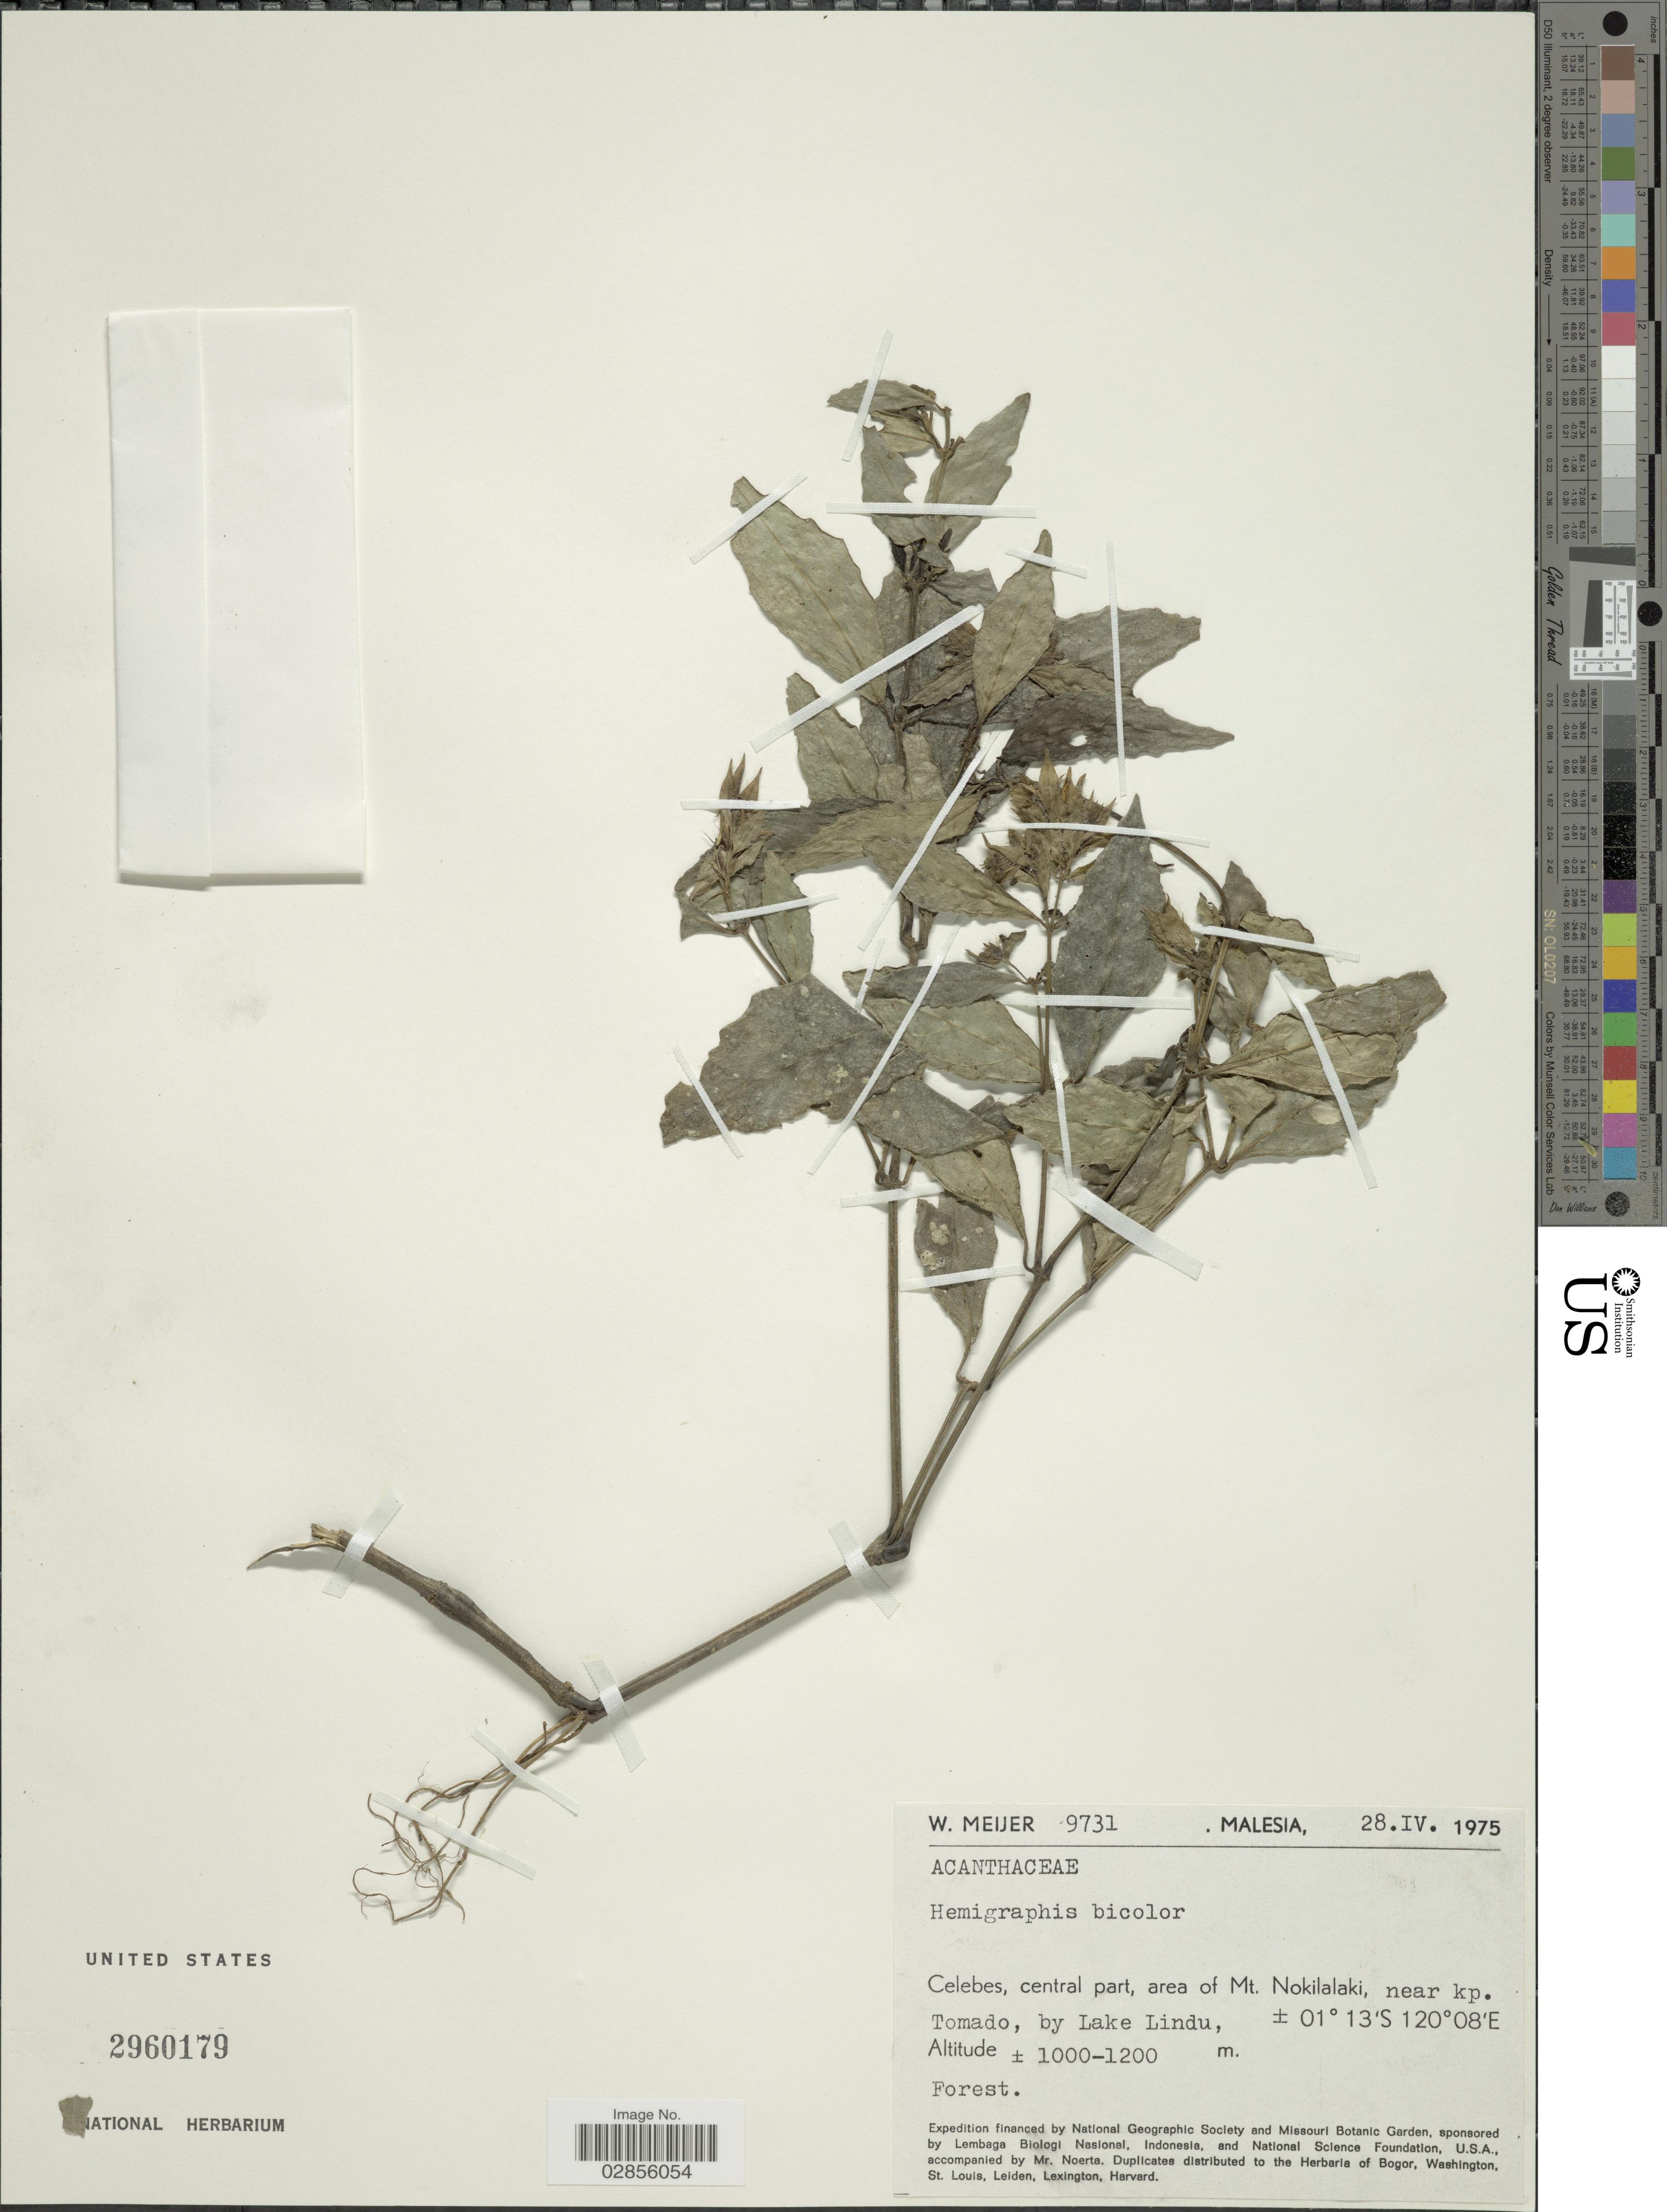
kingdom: Plantae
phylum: Tracheophyta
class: Magnoliopsida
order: Lamiales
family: Acanthaceae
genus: Hemigraphis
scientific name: Hemigraphis bicolor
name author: Boerl.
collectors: W. Meijer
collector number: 9731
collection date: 1975-04-28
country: Malaysia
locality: Celebes, central part, area of Mt. Nokilalaki, near kp. Tomado, by Lake Lindu.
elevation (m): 1000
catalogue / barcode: US 2960179